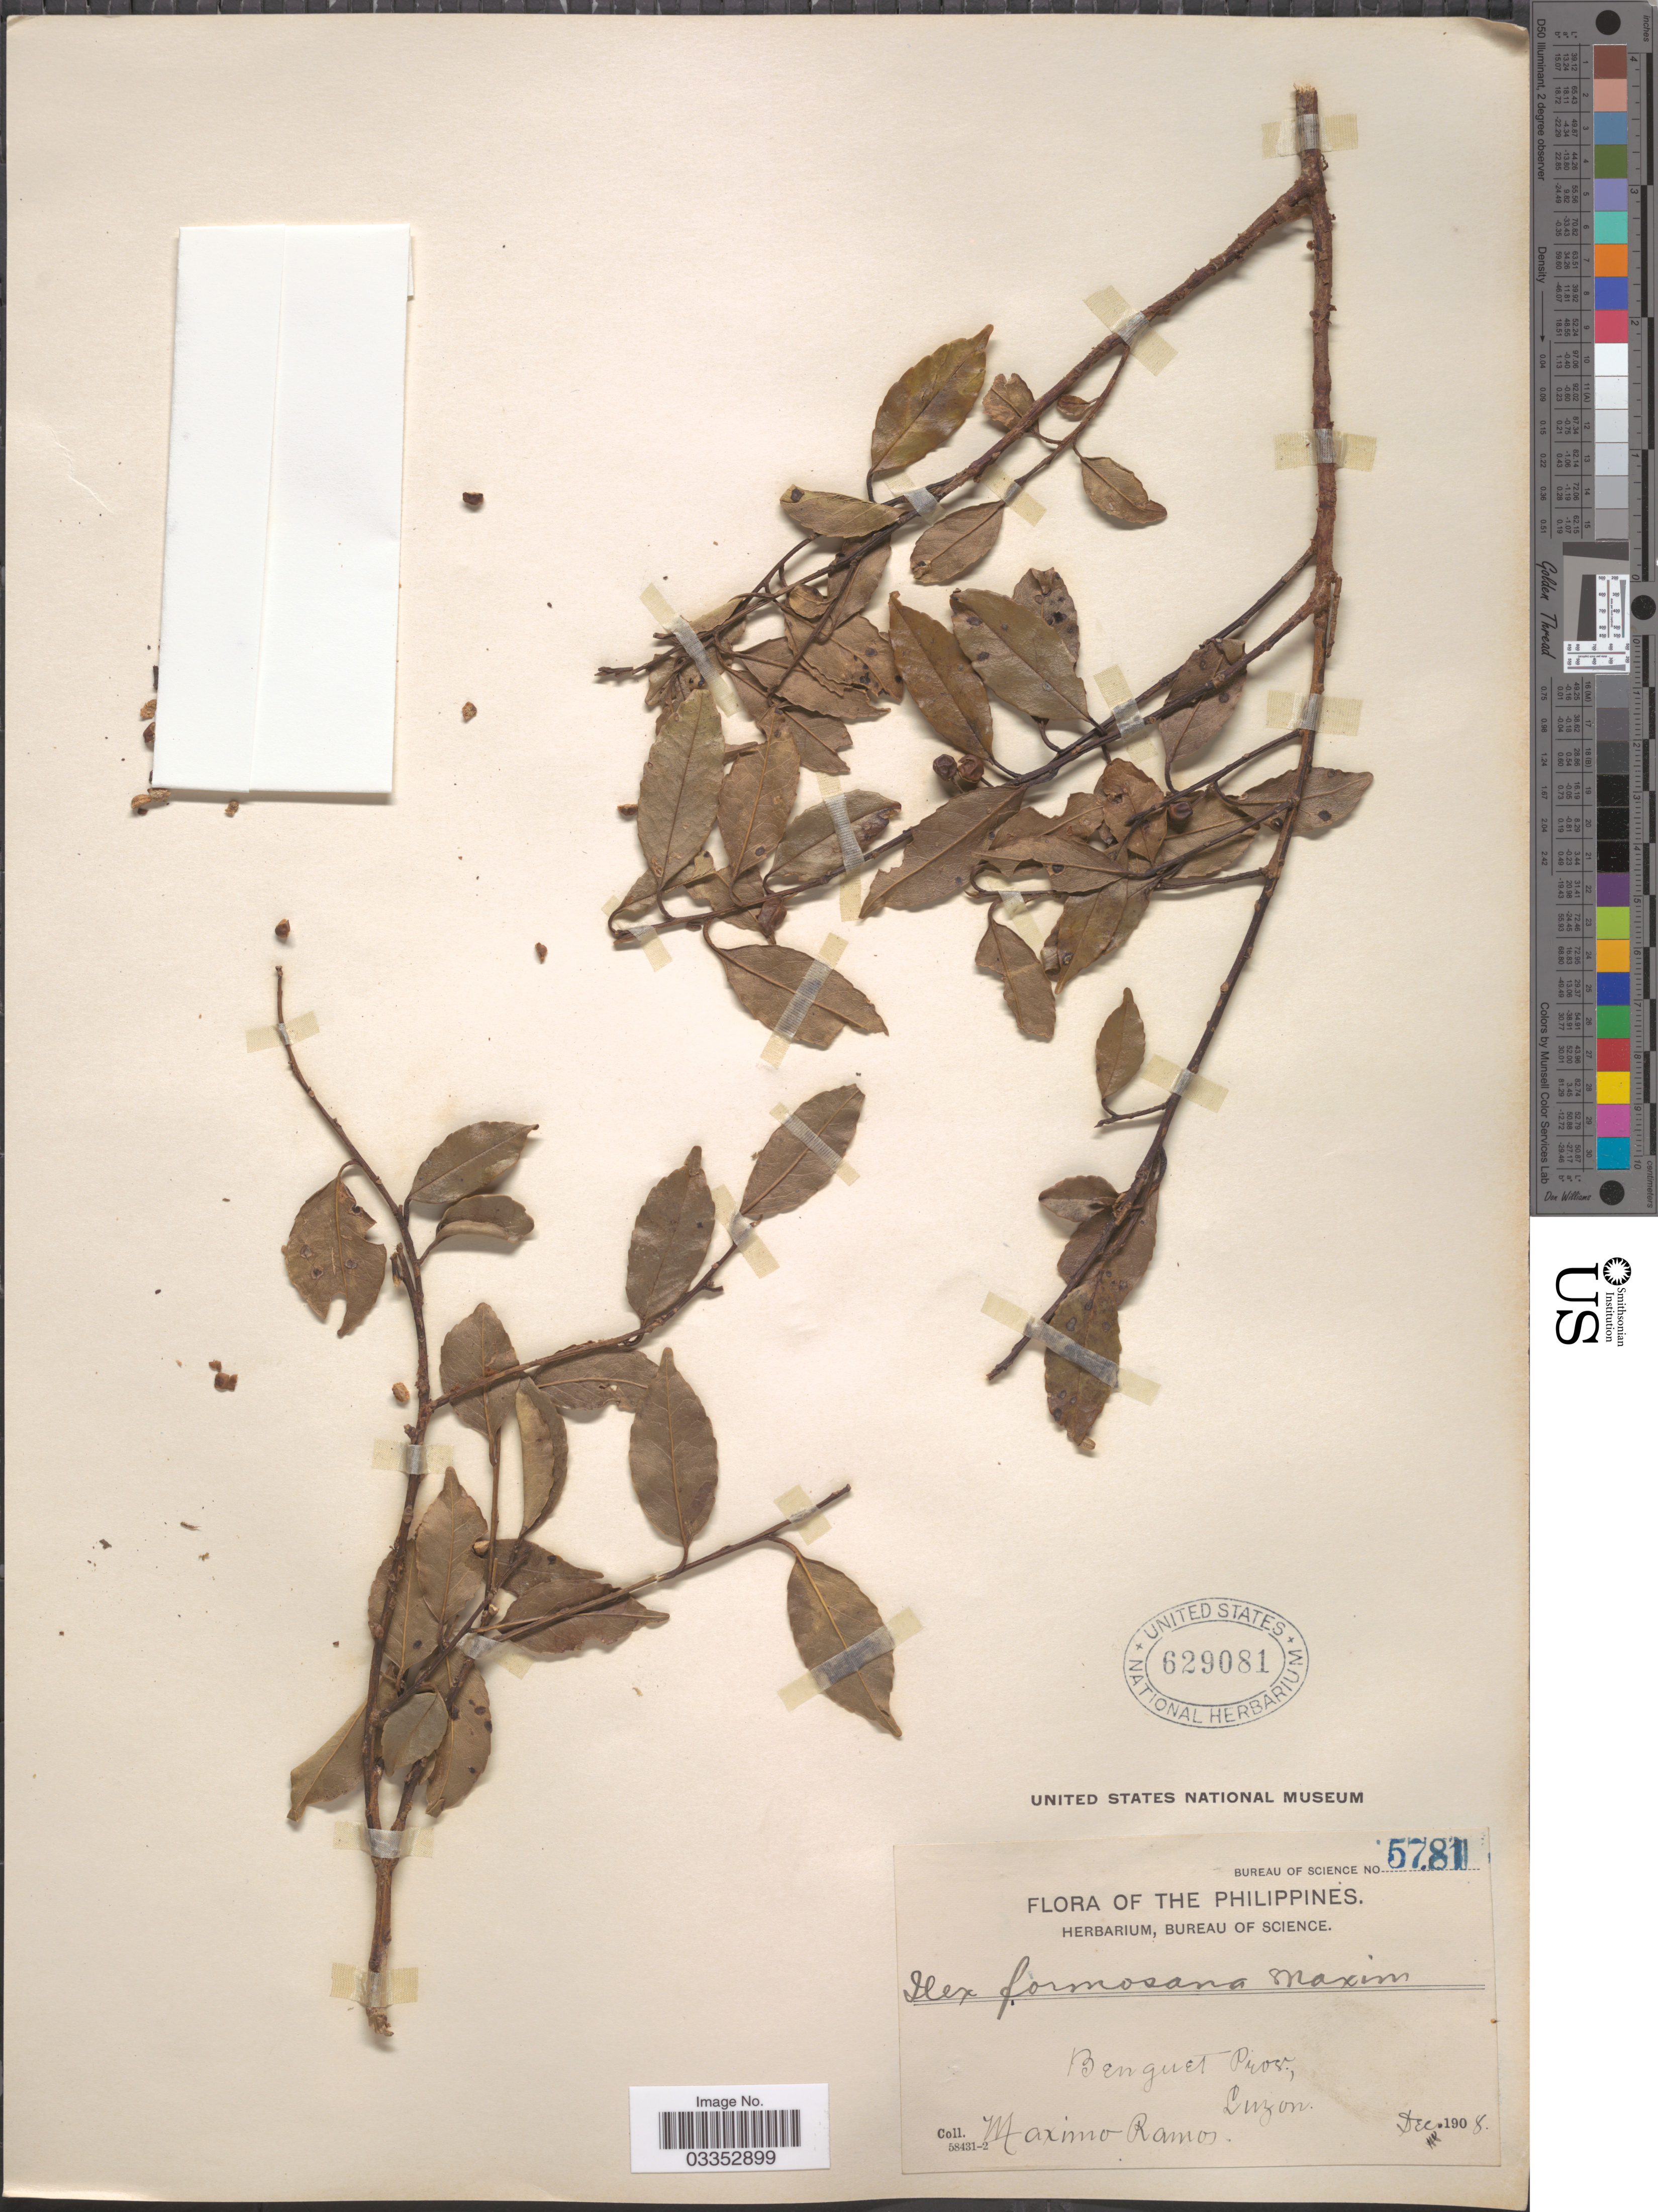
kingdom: Plantae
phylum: Tracheophyta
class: Magnoliopsida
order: Aquifoliales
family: Aquifoliaceae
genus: Ilex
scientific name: Ilex formosana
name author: Maxim.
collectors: M. Ramos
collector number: Bureau of Science 5781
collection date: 1908-12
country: Philippines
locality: Benguet Prov., Luzon.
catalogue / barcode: US 629081